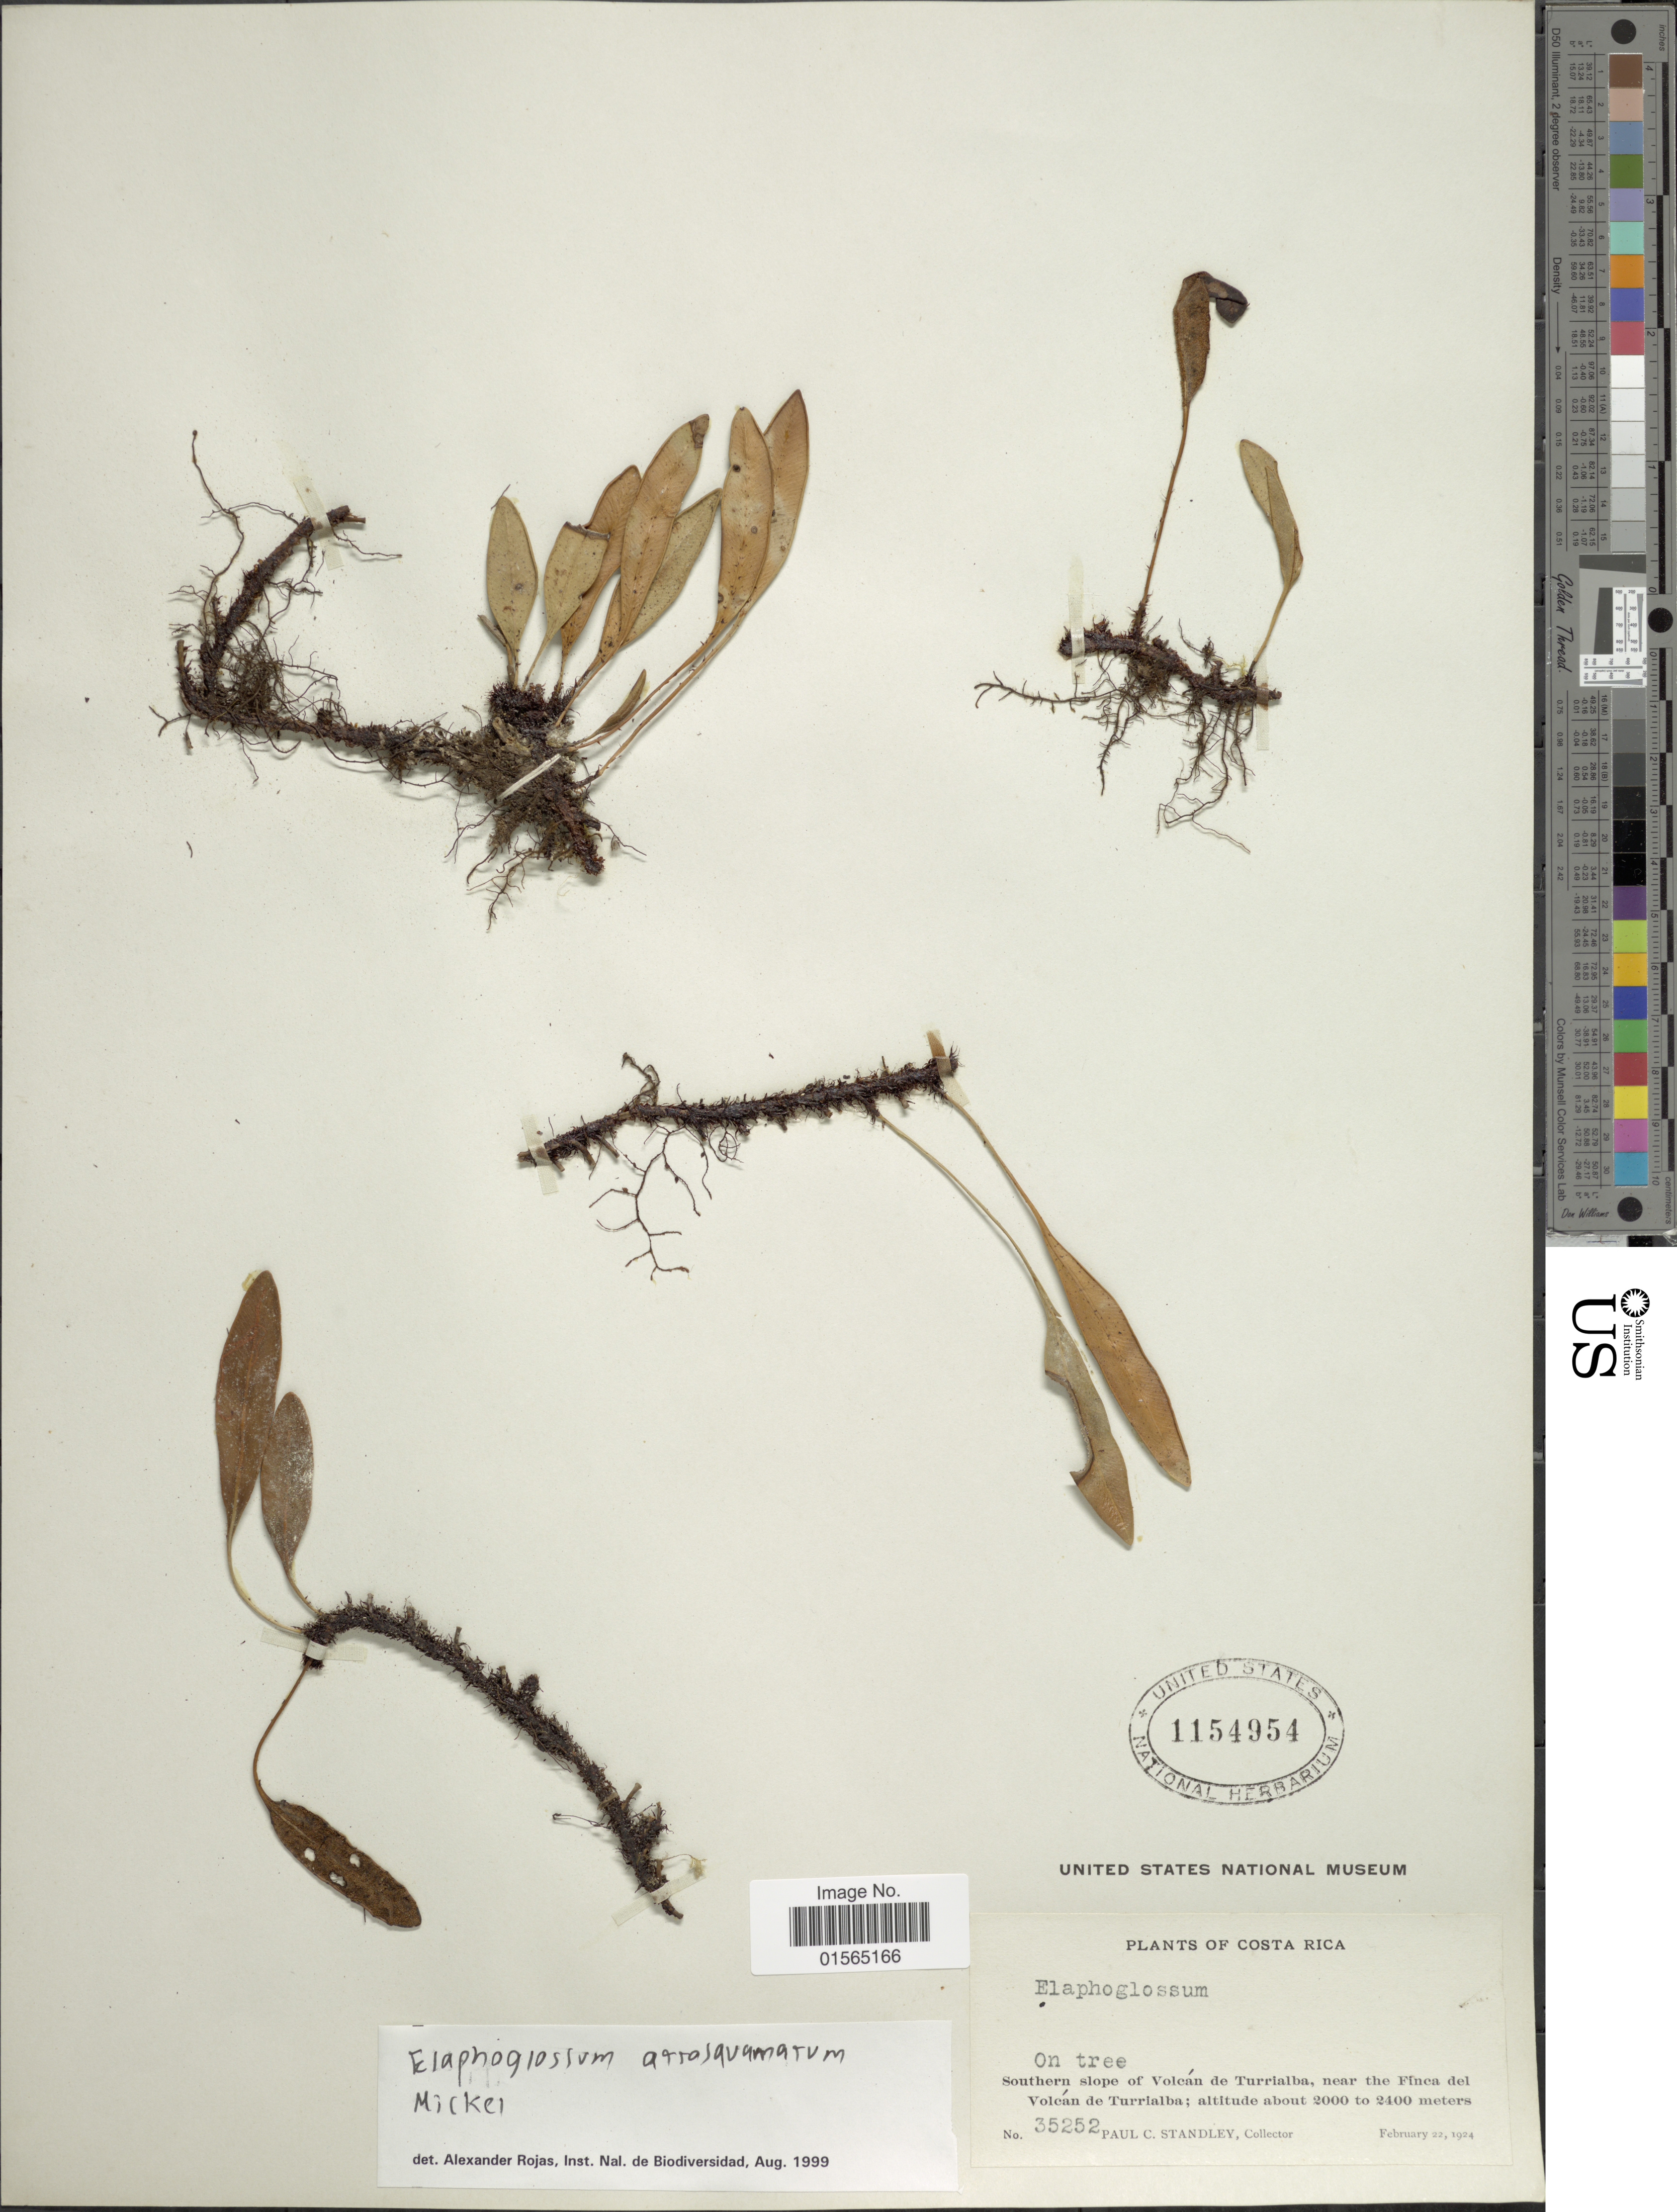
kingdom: Plantae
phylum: Tracheophyta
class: Polypodiopsida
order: Polypodiales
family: Dryopteridaceae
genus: Elaphoglossum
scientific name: Elaphoglossum unduavense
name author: Rosenst.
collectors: P. C. Standley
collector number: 35252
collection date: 1924-02-22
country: Costa Rica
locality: Southern slope of Volcan de Turrialba, near the Finca del Volcan de Turrialba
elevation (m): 2000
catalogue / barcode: US 1154954